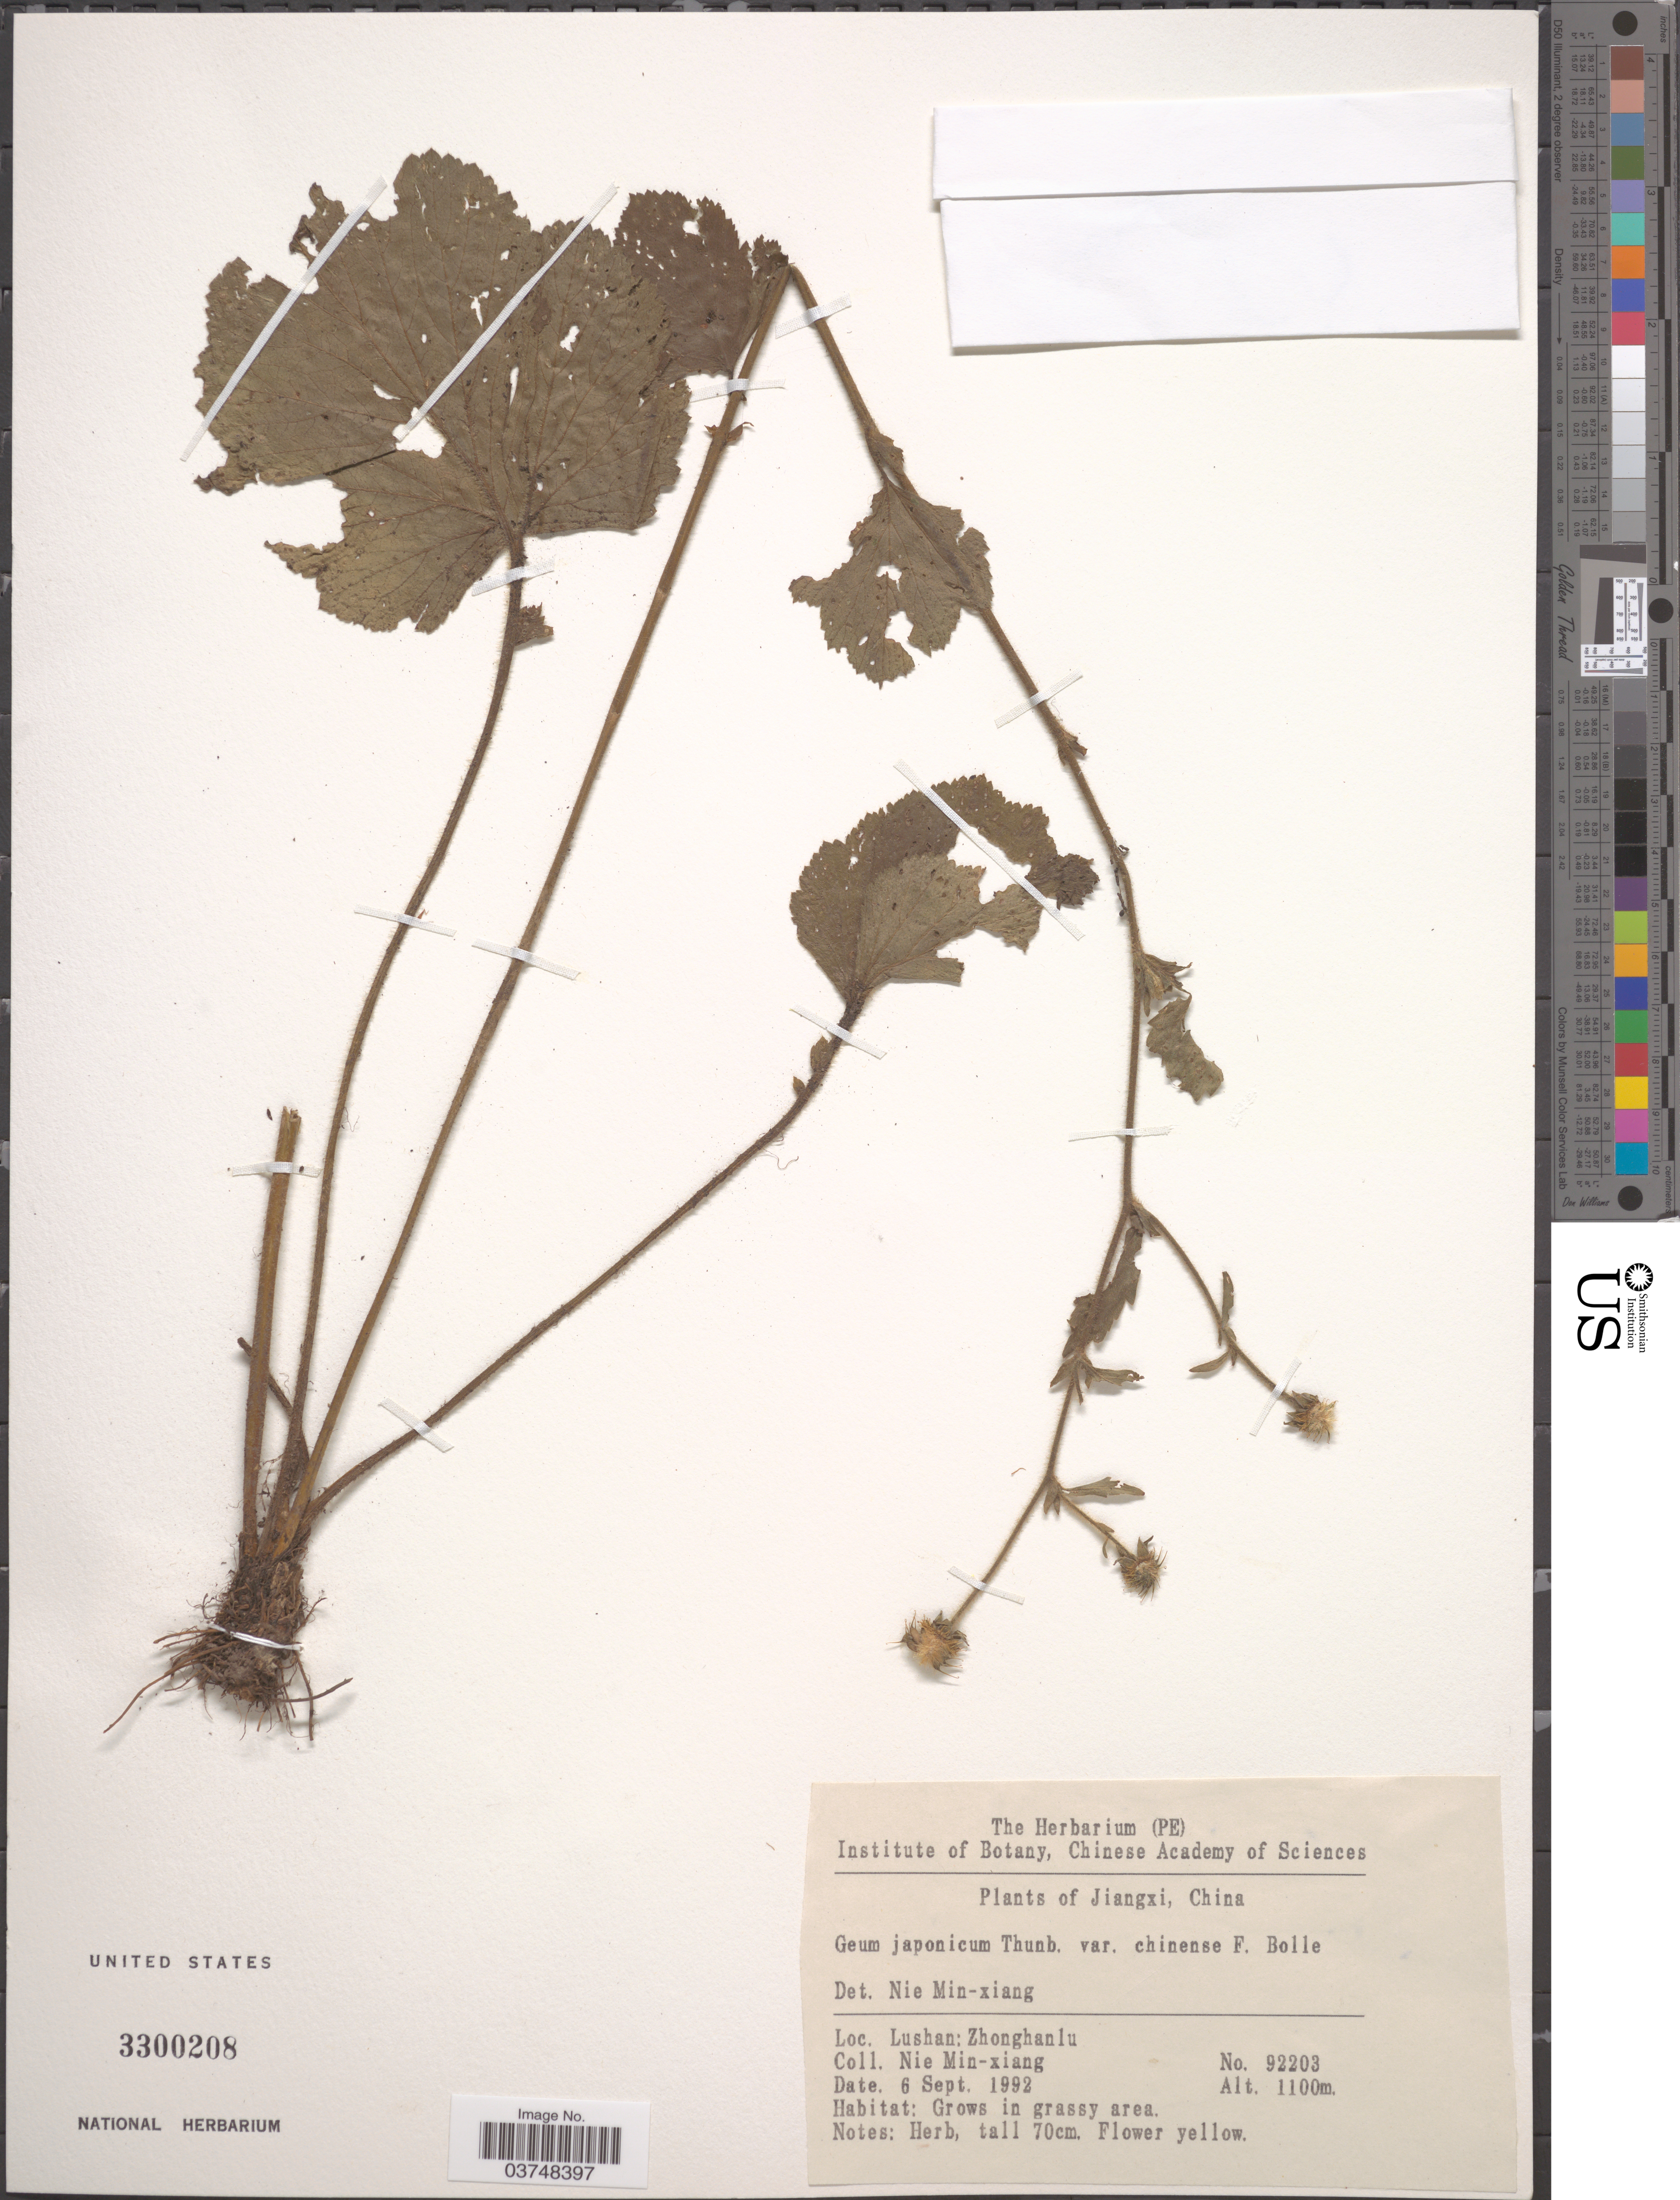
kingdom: Plantae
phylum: Tracheophyta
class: Magnoliopsida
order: Rosales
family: Rosaceae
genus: Geum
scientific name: Geum japonicum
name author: Thunb.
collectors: M. Nie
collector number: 92203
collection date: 1992-09-06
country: China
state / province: Jiangxi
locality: Lushan: Zhonghanlu.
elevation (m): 1100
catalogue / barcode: US 3300208